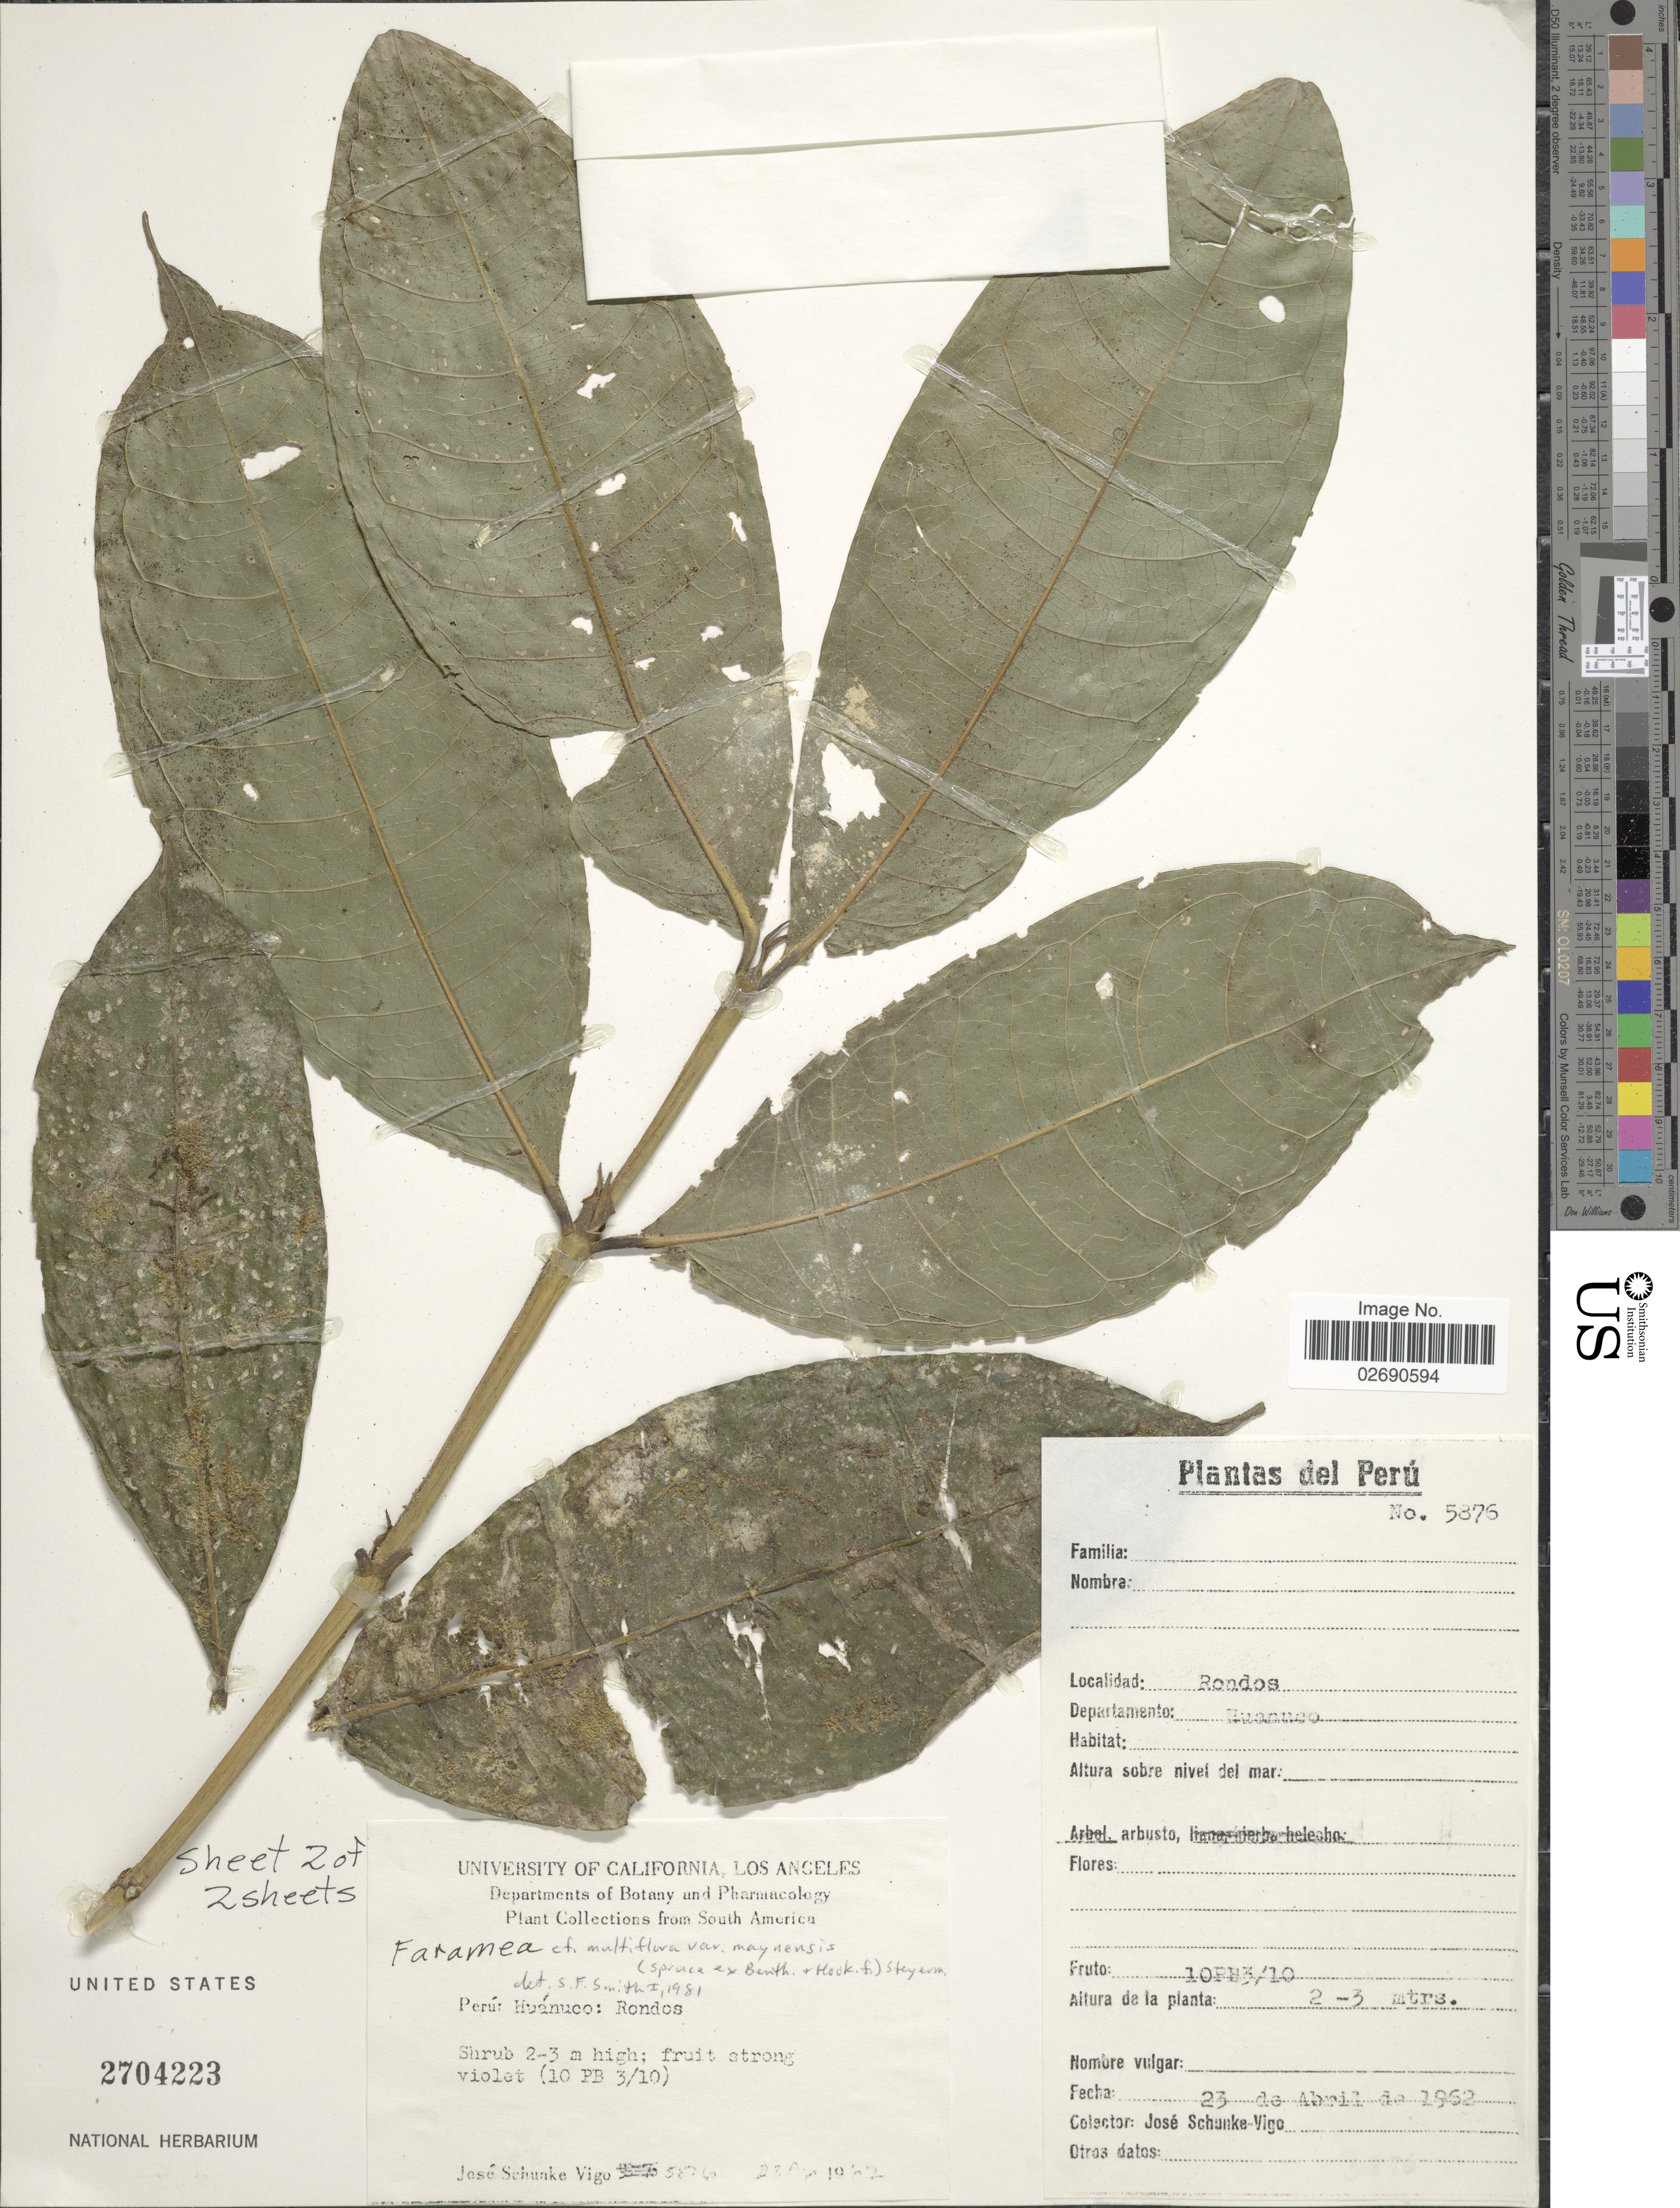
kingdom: Plantae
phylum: Tracheophyta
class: Magnoliopsida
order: Gentianales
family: Rubiaceae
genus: Faramea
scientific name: Faramea multiflora var. maynensis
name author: (Spruce ex Rusby) Steyerm.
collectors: J. Schunke Vigo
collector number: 5876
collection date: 1962-04-23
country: Peru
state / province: Huánuco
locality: Rondos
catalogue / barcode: US 2704223